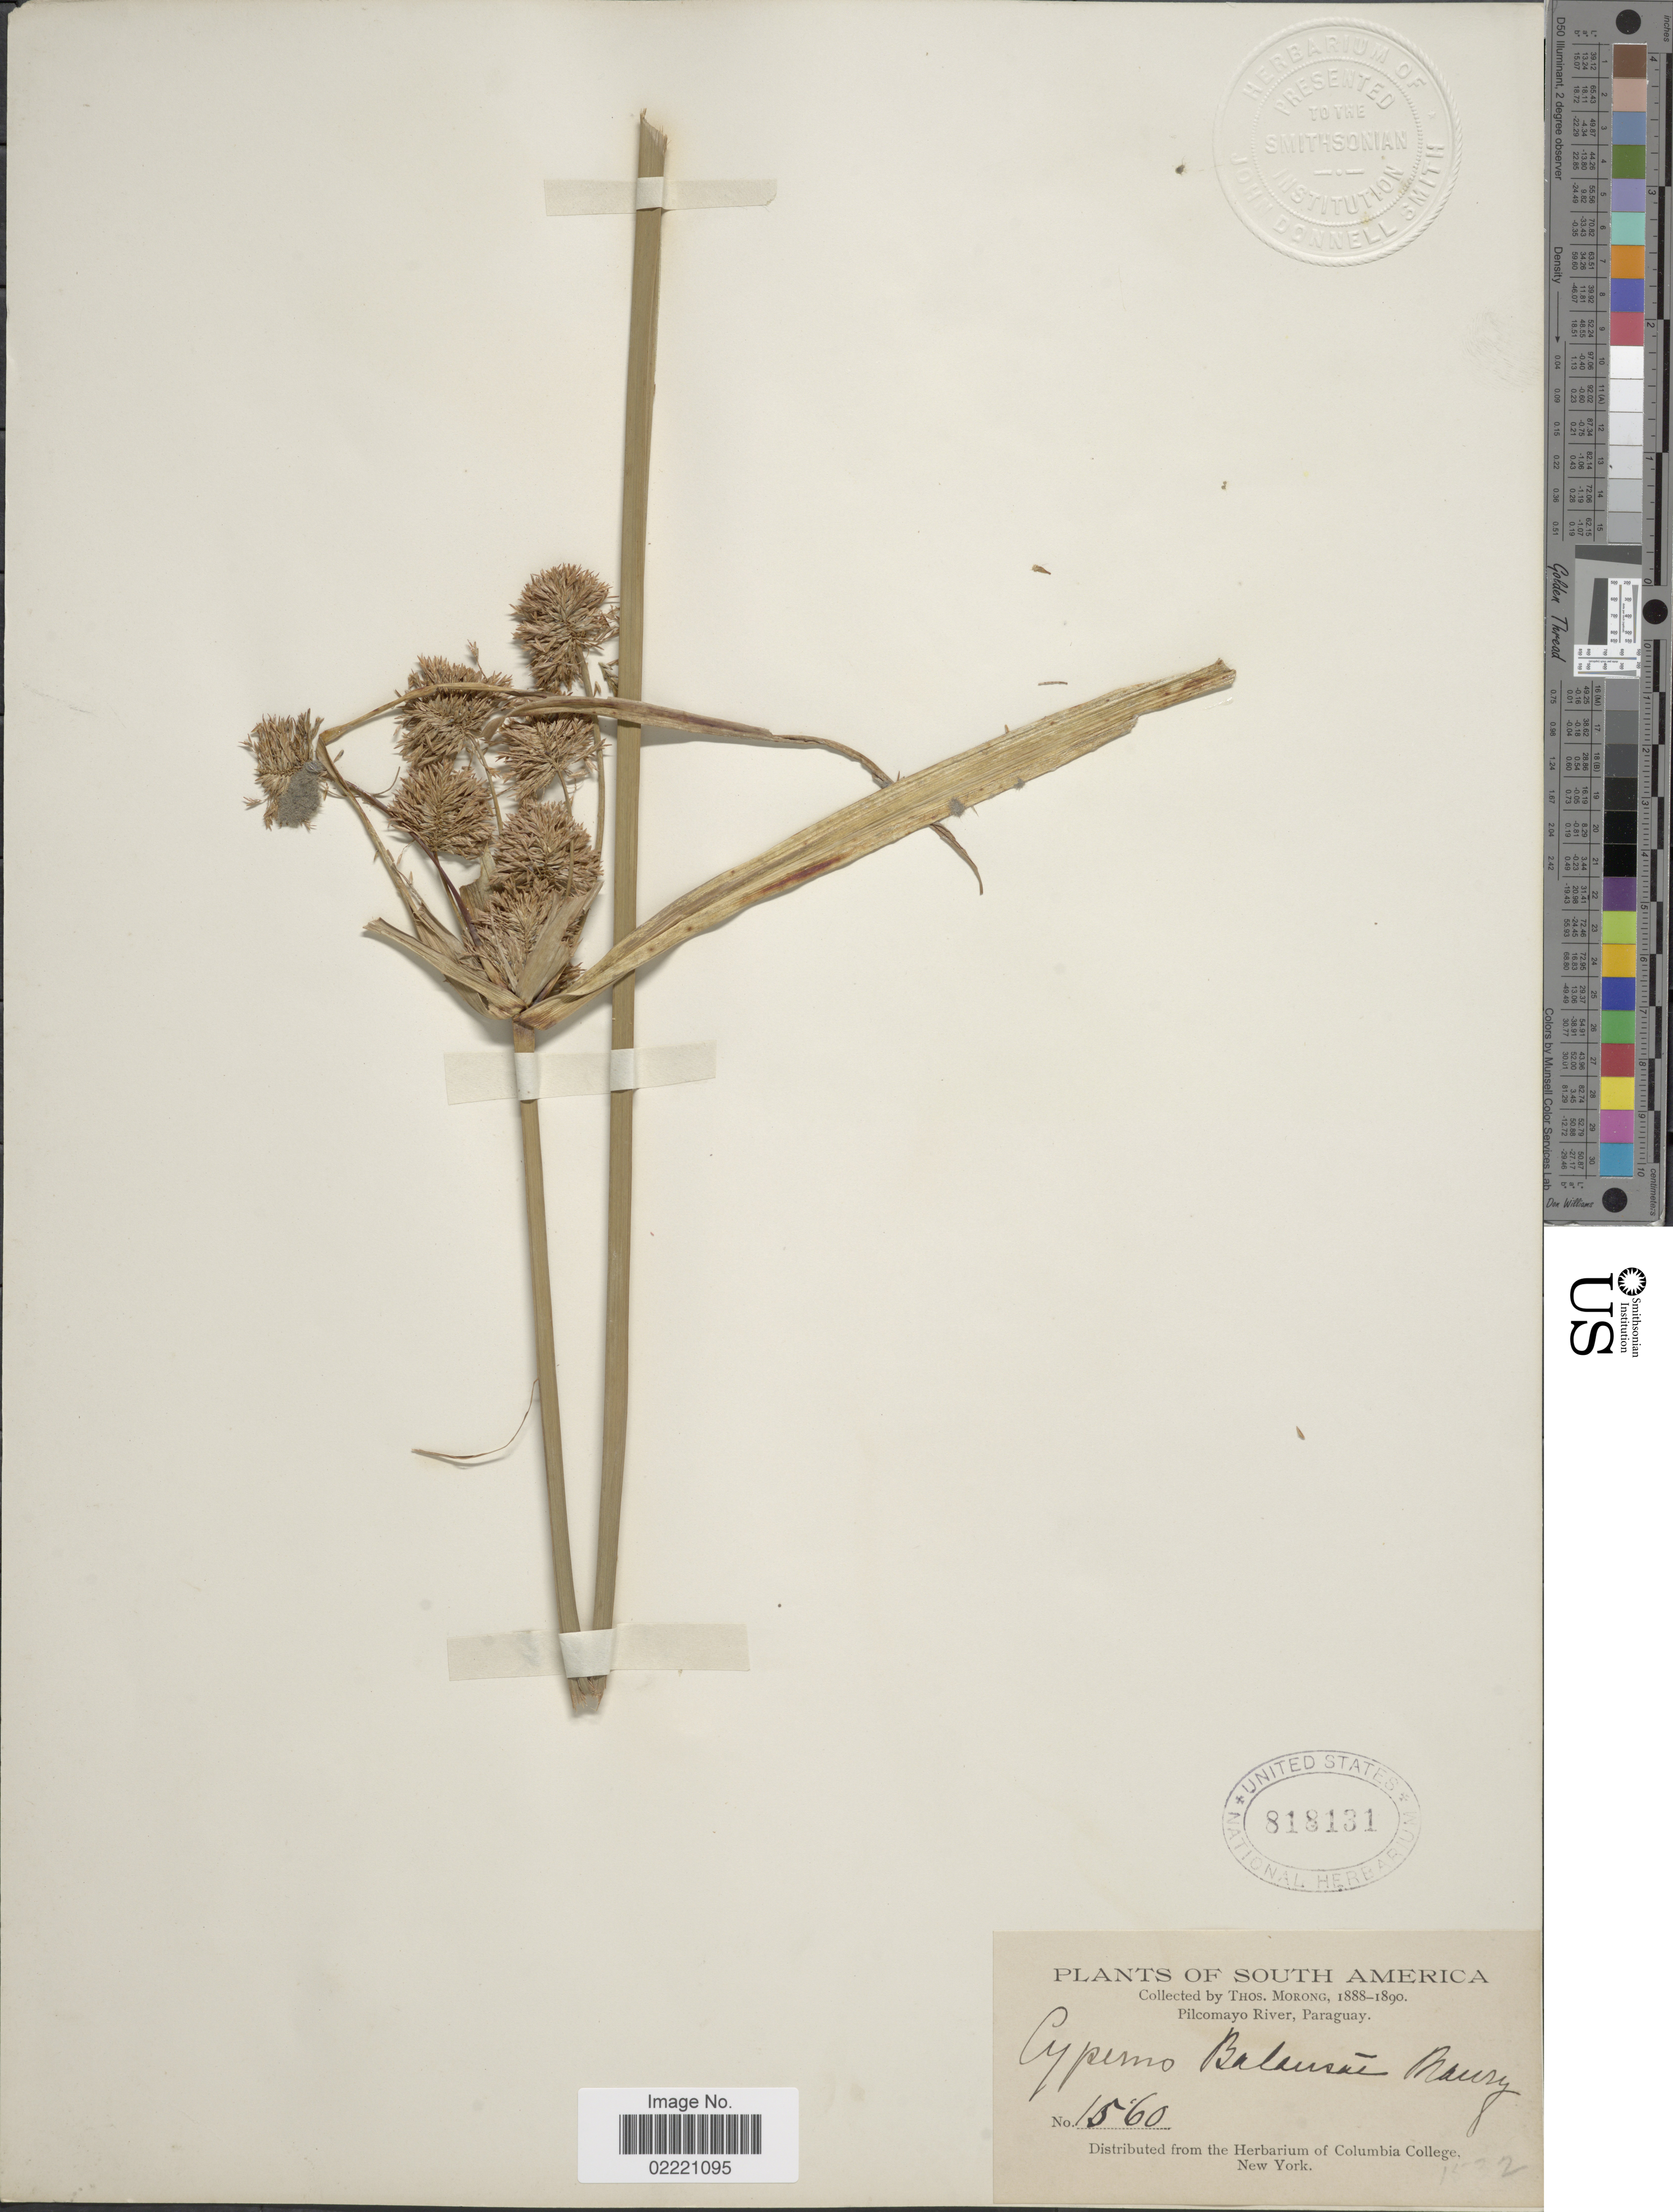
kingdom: Plantae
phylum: Tracheophyta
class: Liliopsida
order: Poales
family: Cyperaceae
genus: Cyperus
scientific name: Cyperus impolitus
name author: Kunth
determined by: Strong, Mark T., (BOT), Smithsonian Institution - National Museum of Natural History (UNITED STATES)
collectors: T. Morong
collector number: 1560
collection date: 1888/1890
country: Paraguay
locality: South America, Pilcomayo River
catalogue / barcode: US 818131